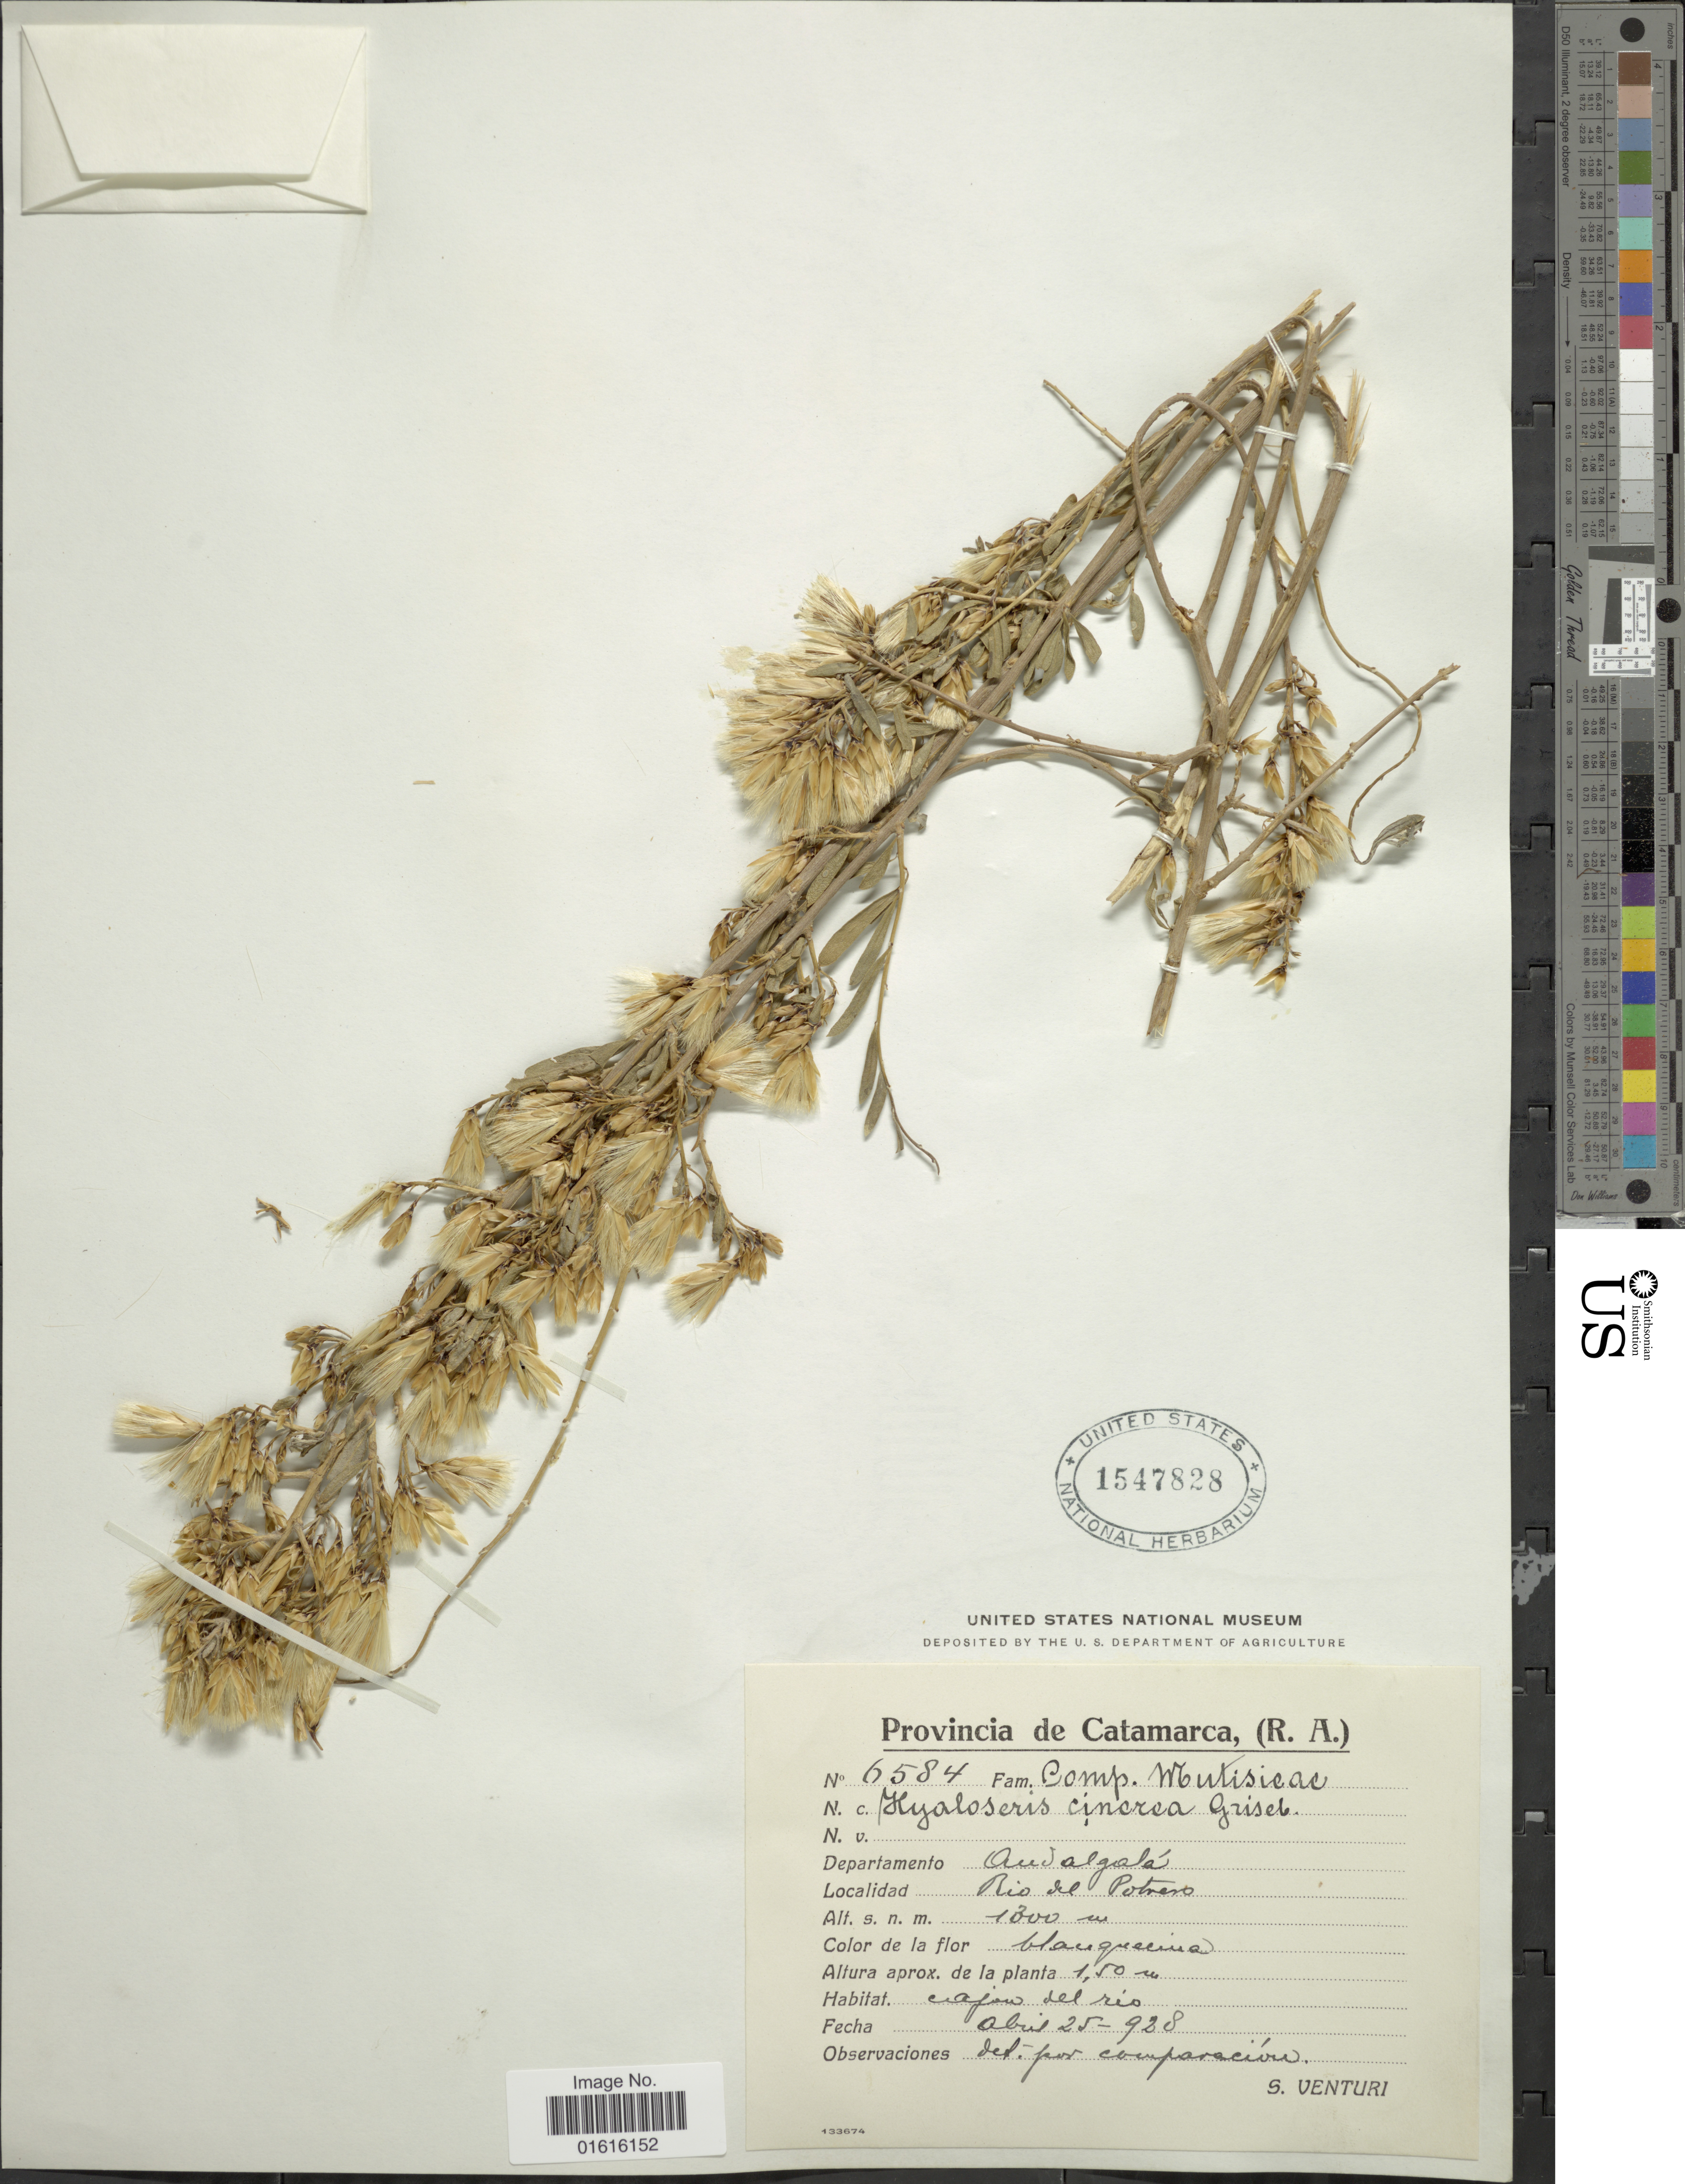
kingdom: Plantae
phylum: Tracheophyta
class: Magnoliopsida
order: Asterales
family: Asteraceae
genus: Hyaloseris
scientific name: Hyaloseris cinerea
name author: (Griseb.) Griseb.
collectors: S. Venturi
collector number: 6584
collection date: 1928-04-25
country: Argentina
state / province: Catamarca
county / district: Andalgalá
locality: Rio del Potrero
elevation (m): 1300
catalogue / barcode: US 1547828